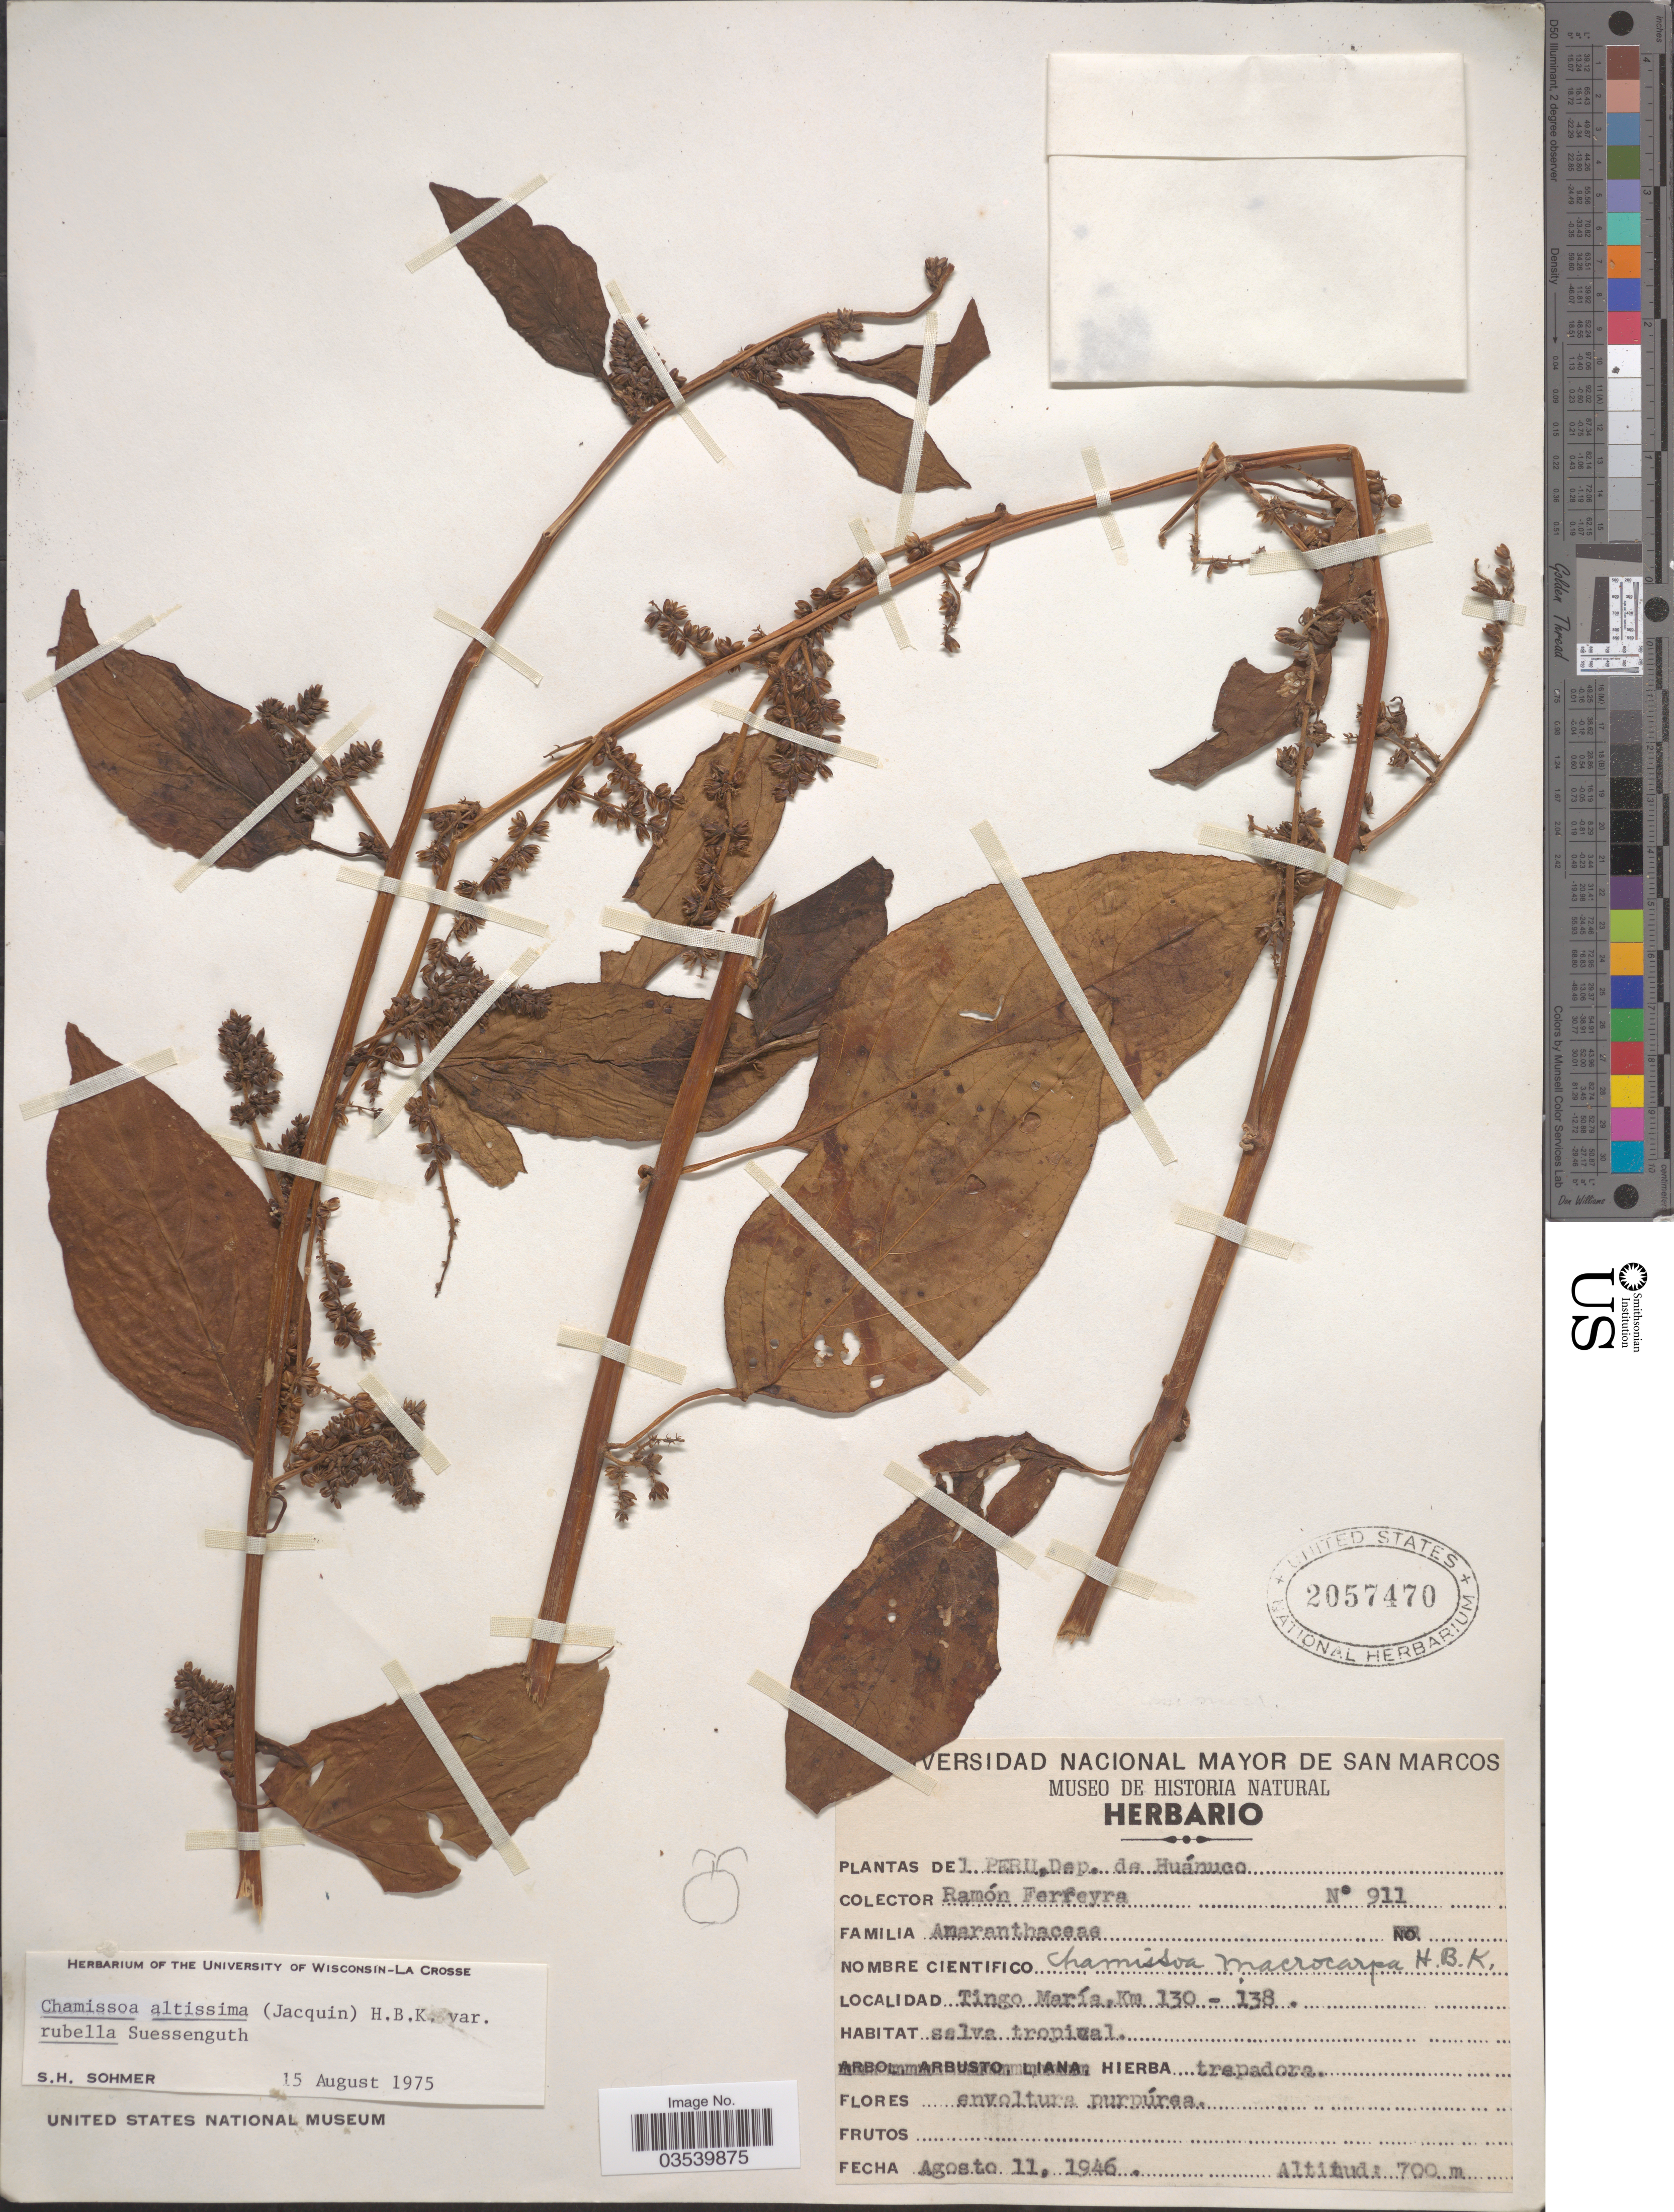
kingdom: Plantae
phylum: Tracheophyta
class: Magnoliopsida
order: Caryophyllales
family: Amaranthaceae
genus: Chamissoa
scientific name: Chamissoa altissima var. rubella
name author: Suess.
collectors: R. A. Ferreyra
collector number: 911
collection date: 1946-08-11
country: Peru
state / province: Huánuco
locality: Dep. de Huánuco. Tingo María, Km 130-138.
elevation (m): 700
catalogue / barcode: US 2057470